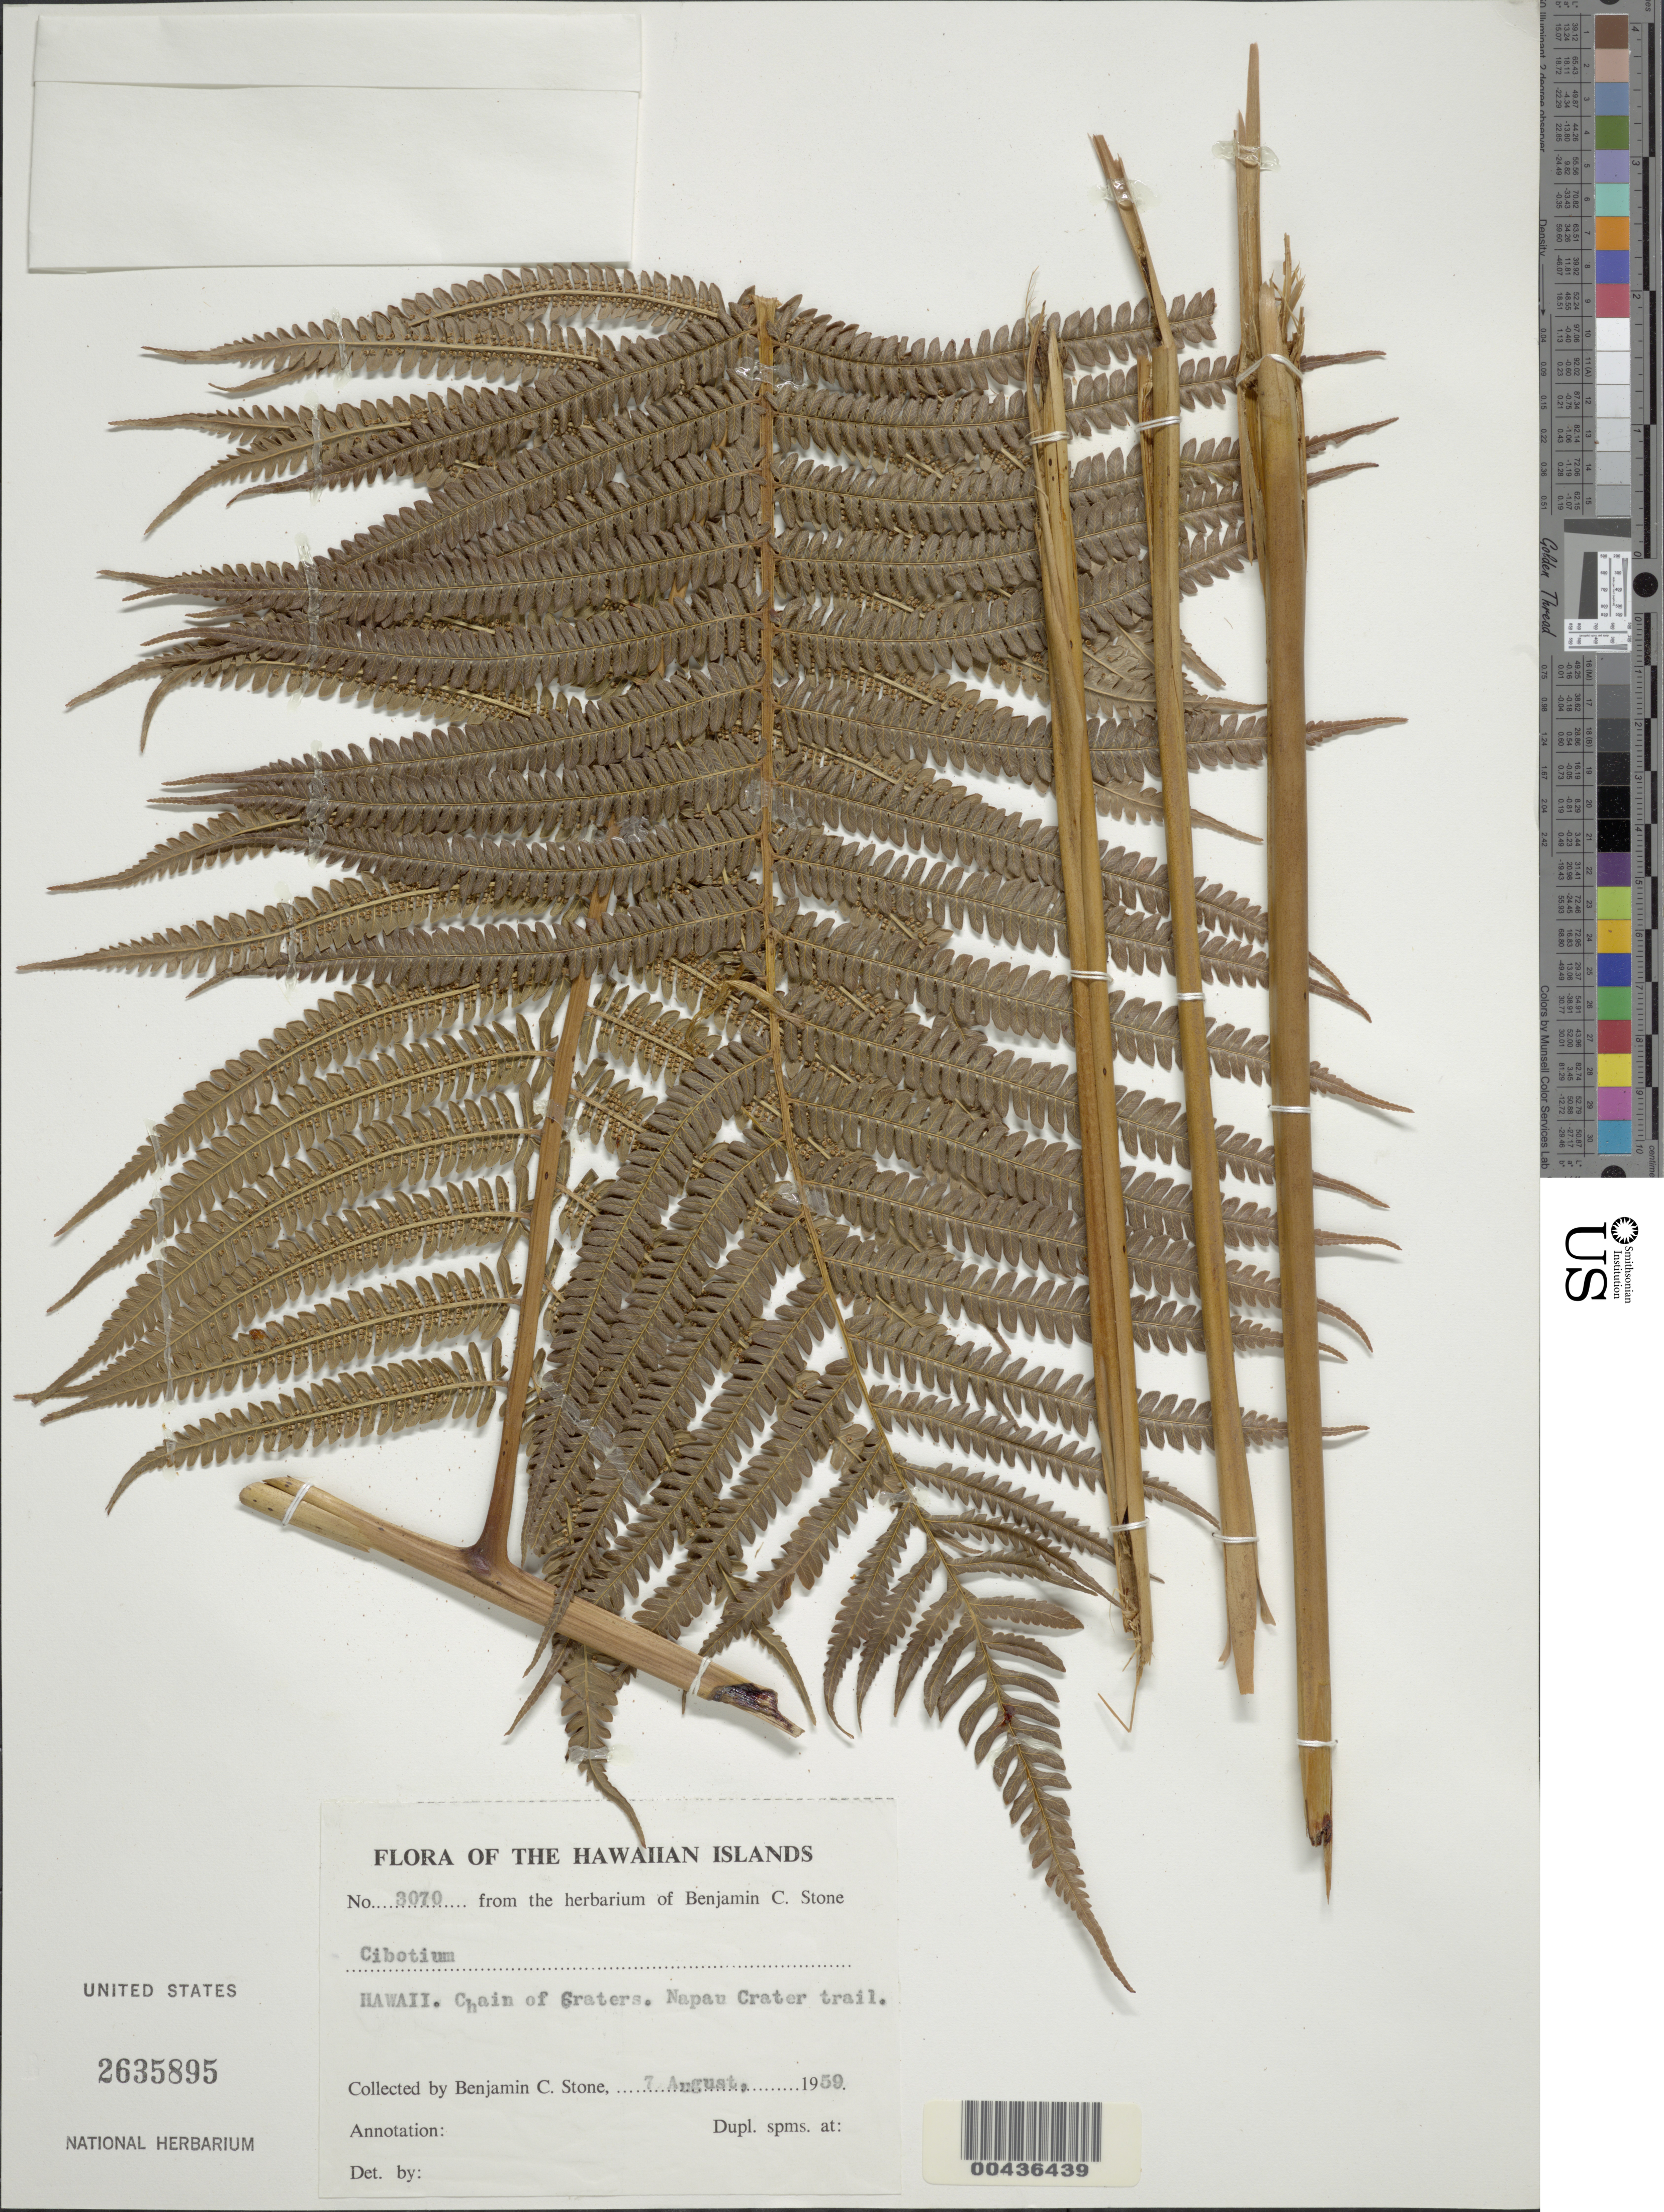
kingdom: Plantae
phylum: Tracheophyta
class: Polypodiopsida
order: Cyatheales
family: Cibotiaceae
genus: Cibotium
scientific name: Cibotium sp.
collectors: B. C. Stone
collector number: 3070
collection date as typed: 7 Aug 1959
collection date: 1959-08-07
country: United States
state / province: Hawaii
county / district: Hawaii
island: Hawaii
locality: Chain of Craters. Napau Crater trail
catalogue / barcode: US 2635895